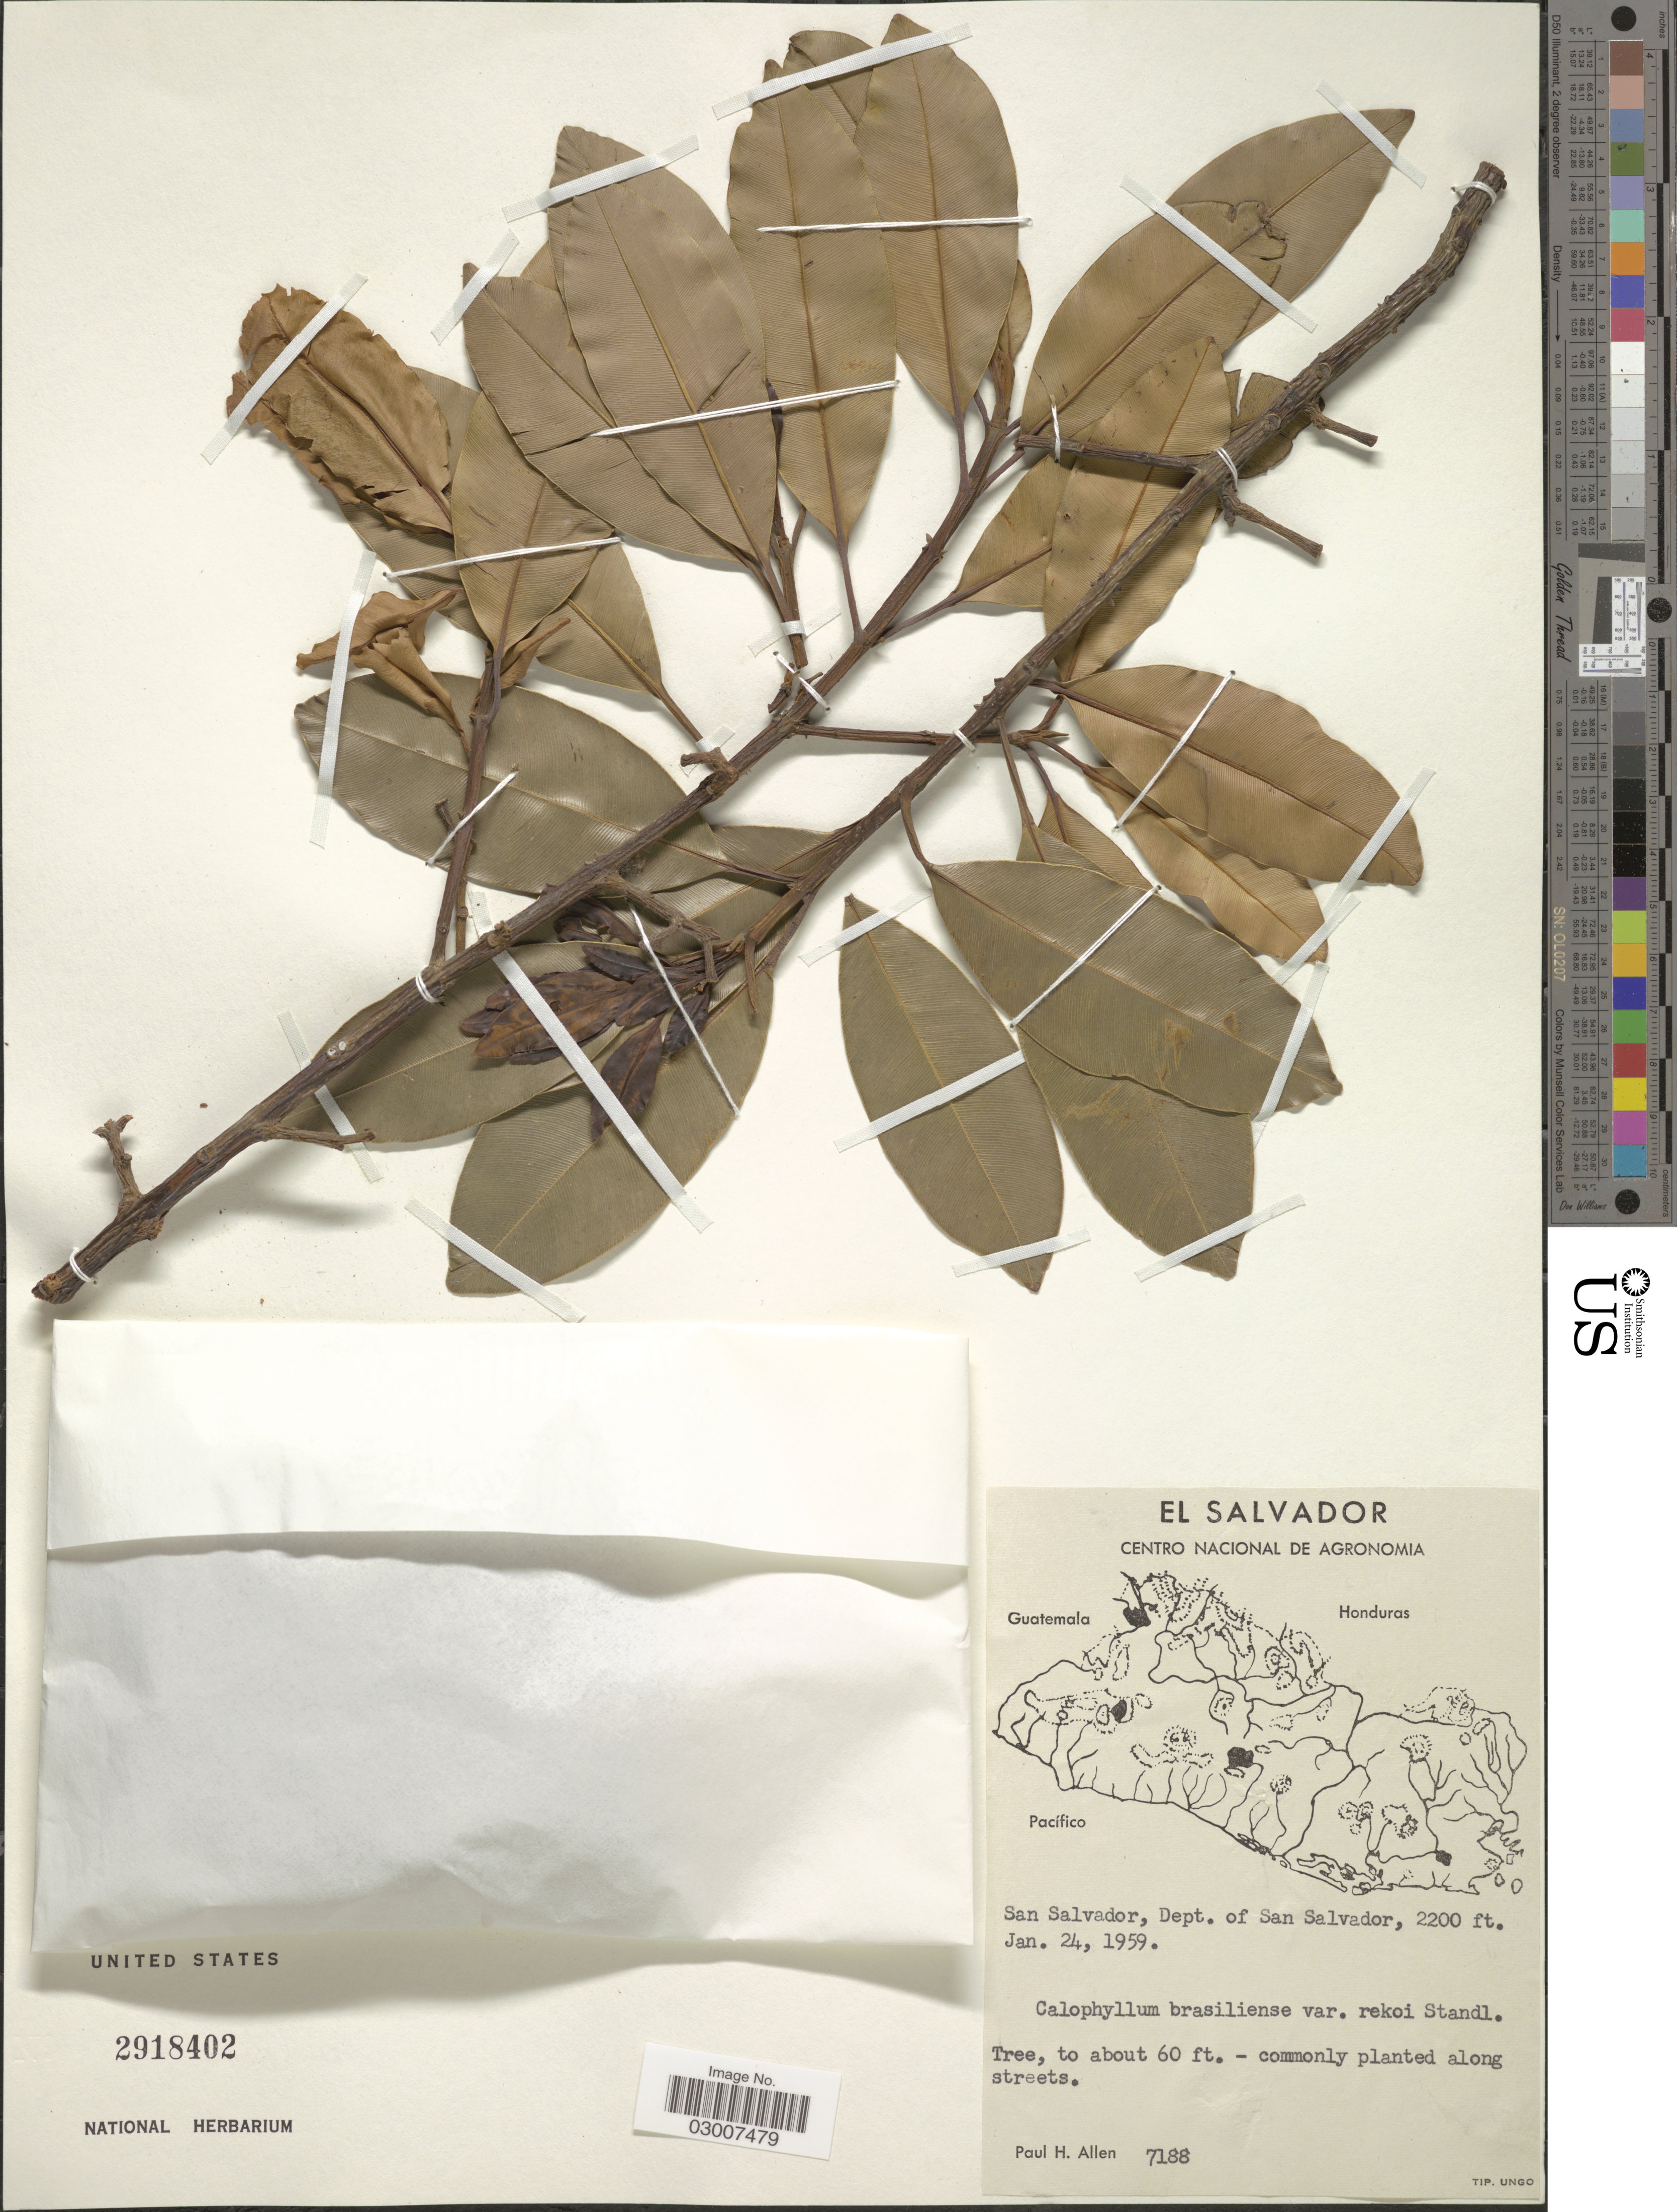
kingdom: Plantae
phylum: Tracheophyta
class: Magnoliopsida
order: Malpighiales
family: Calophyllaceae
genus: Calophyllum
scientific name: Calophyllum brasiliense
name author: Cambess.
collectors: P. H. Allen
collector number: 7188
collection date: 1959-01-24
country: El Salvador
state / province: San Salvador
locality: Dept. of San Salvador.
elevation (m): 671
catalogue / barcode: US 2918402